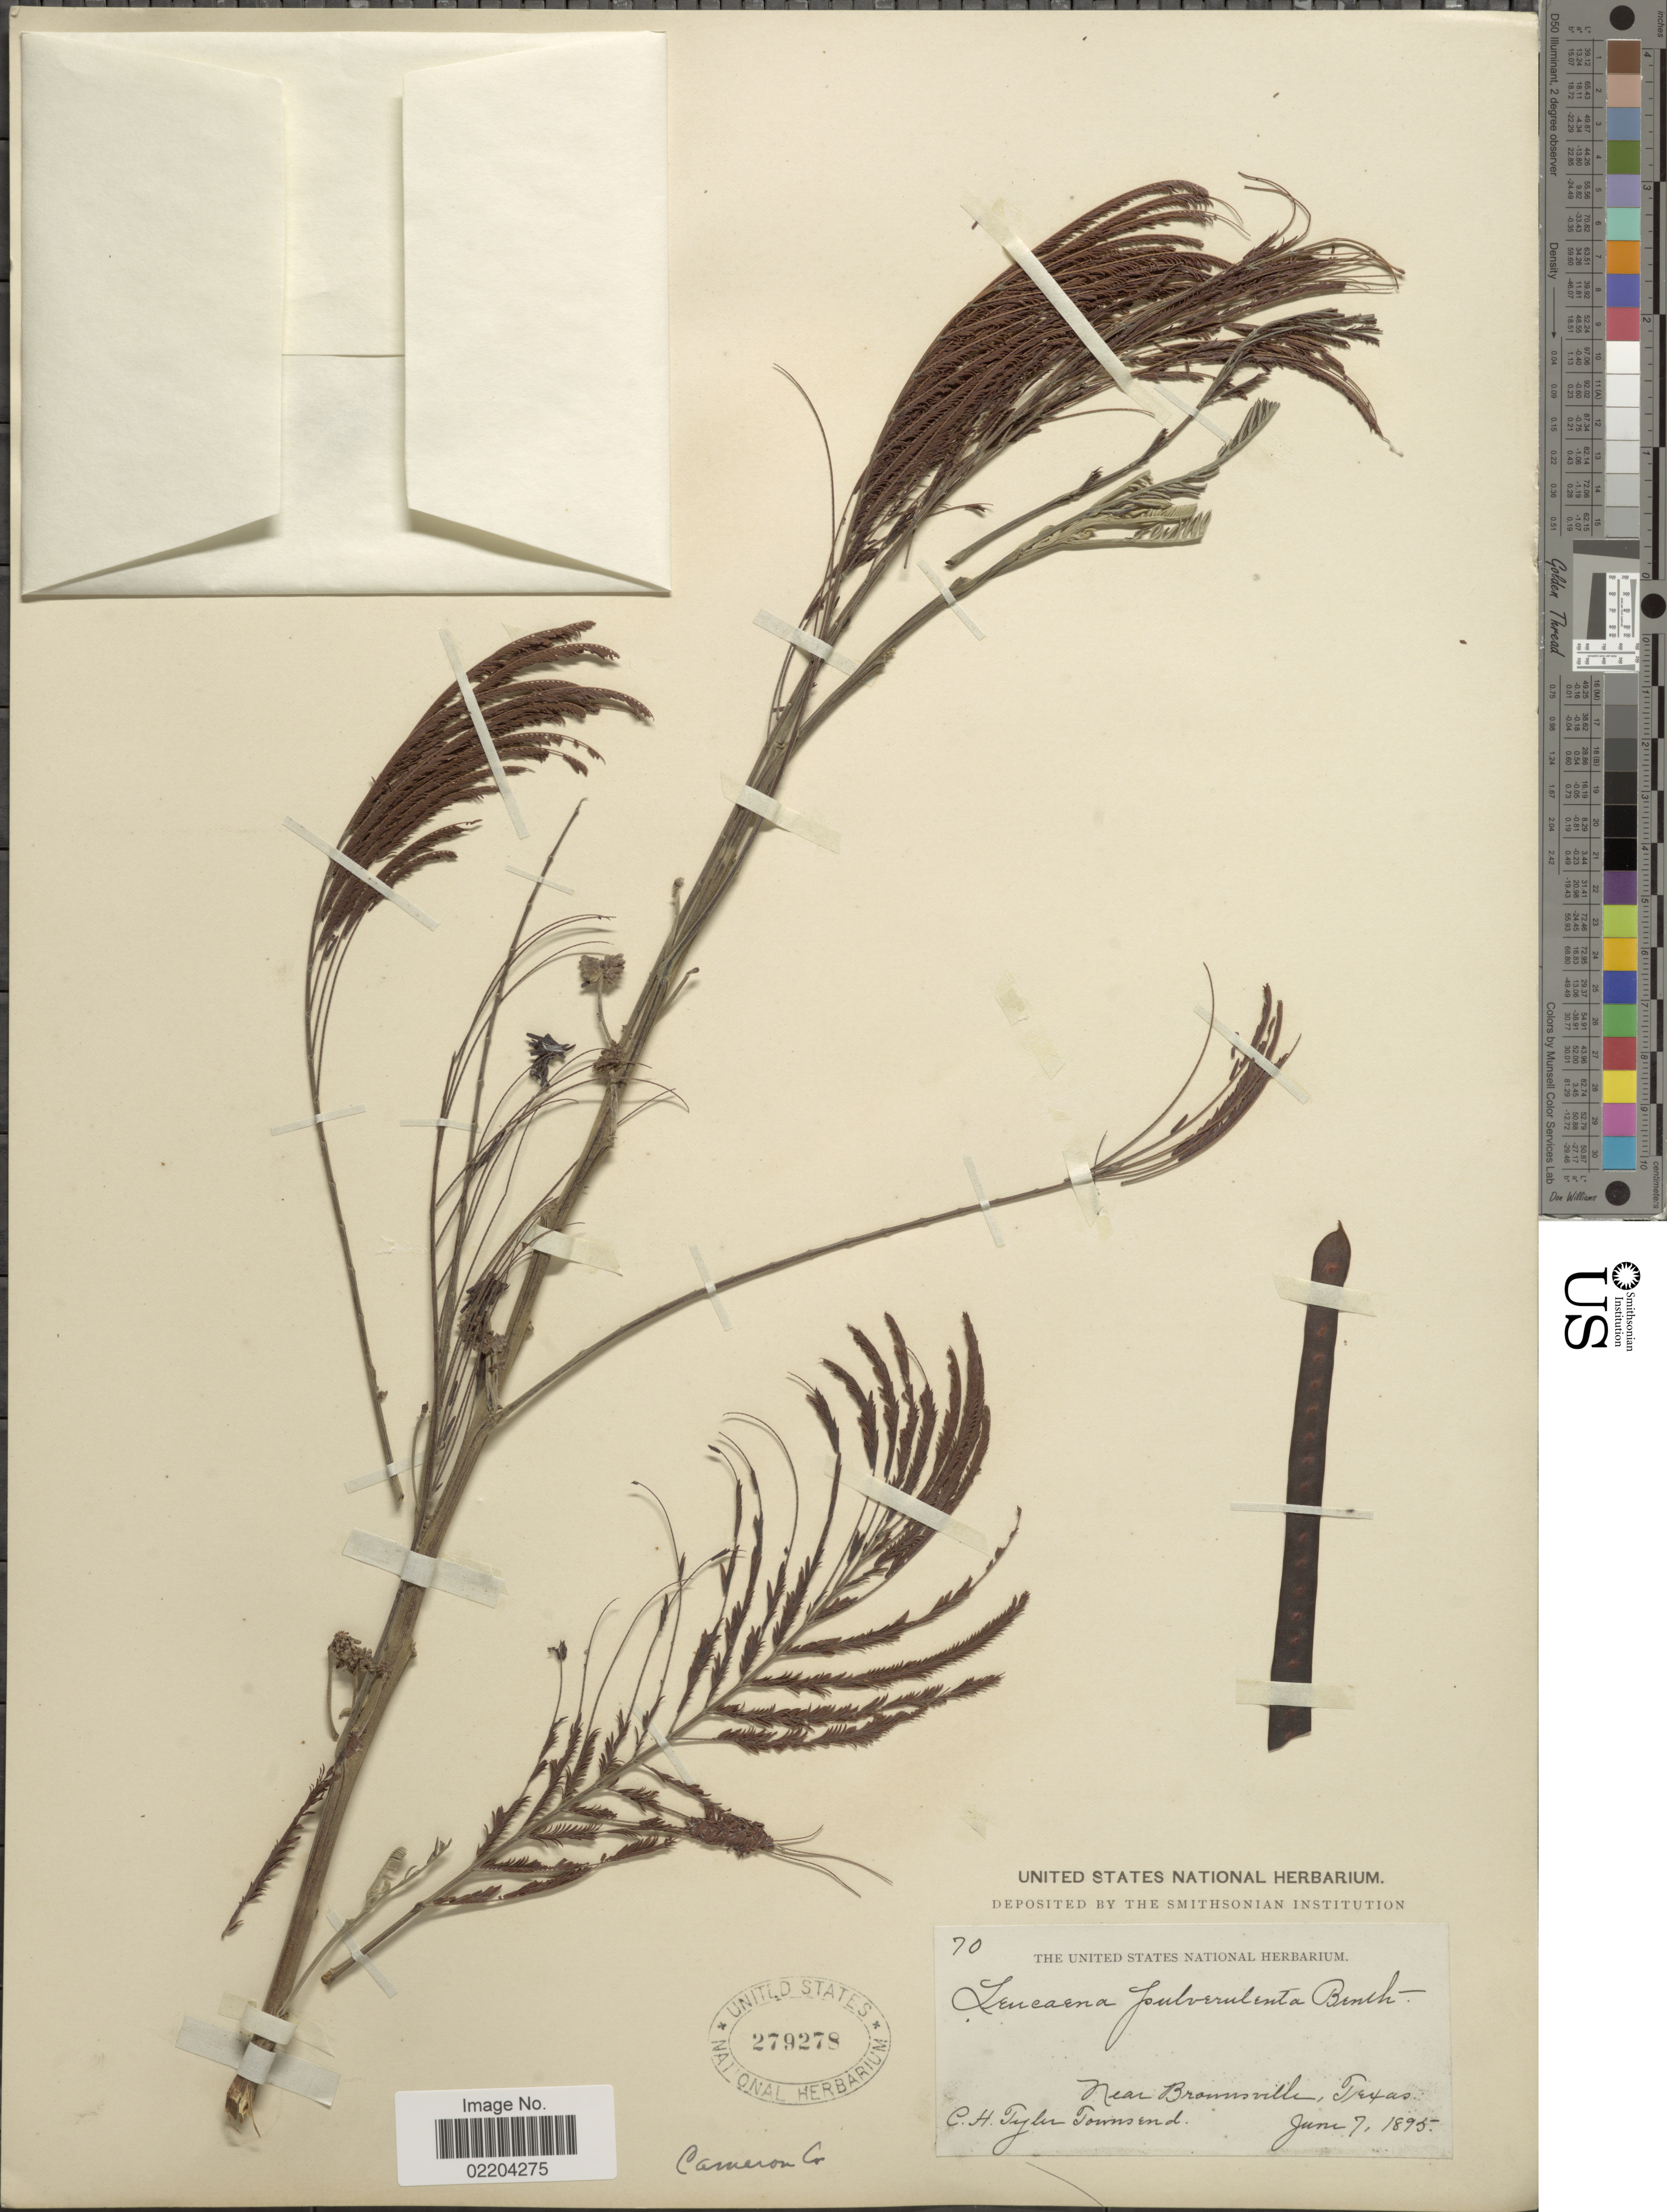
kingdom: Plantae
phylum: Tracheophyta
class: Magnoliopsida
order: Fabales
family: Fabaceae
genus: Leucaena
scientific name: Leucaena pulverulenta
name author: (Schltdl.) Benth.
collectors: C. H. T. Townsend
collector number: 70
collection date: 1895-06-07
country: United States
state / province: Texas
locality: Near Brownsville, Texas.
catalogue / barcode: US 279278